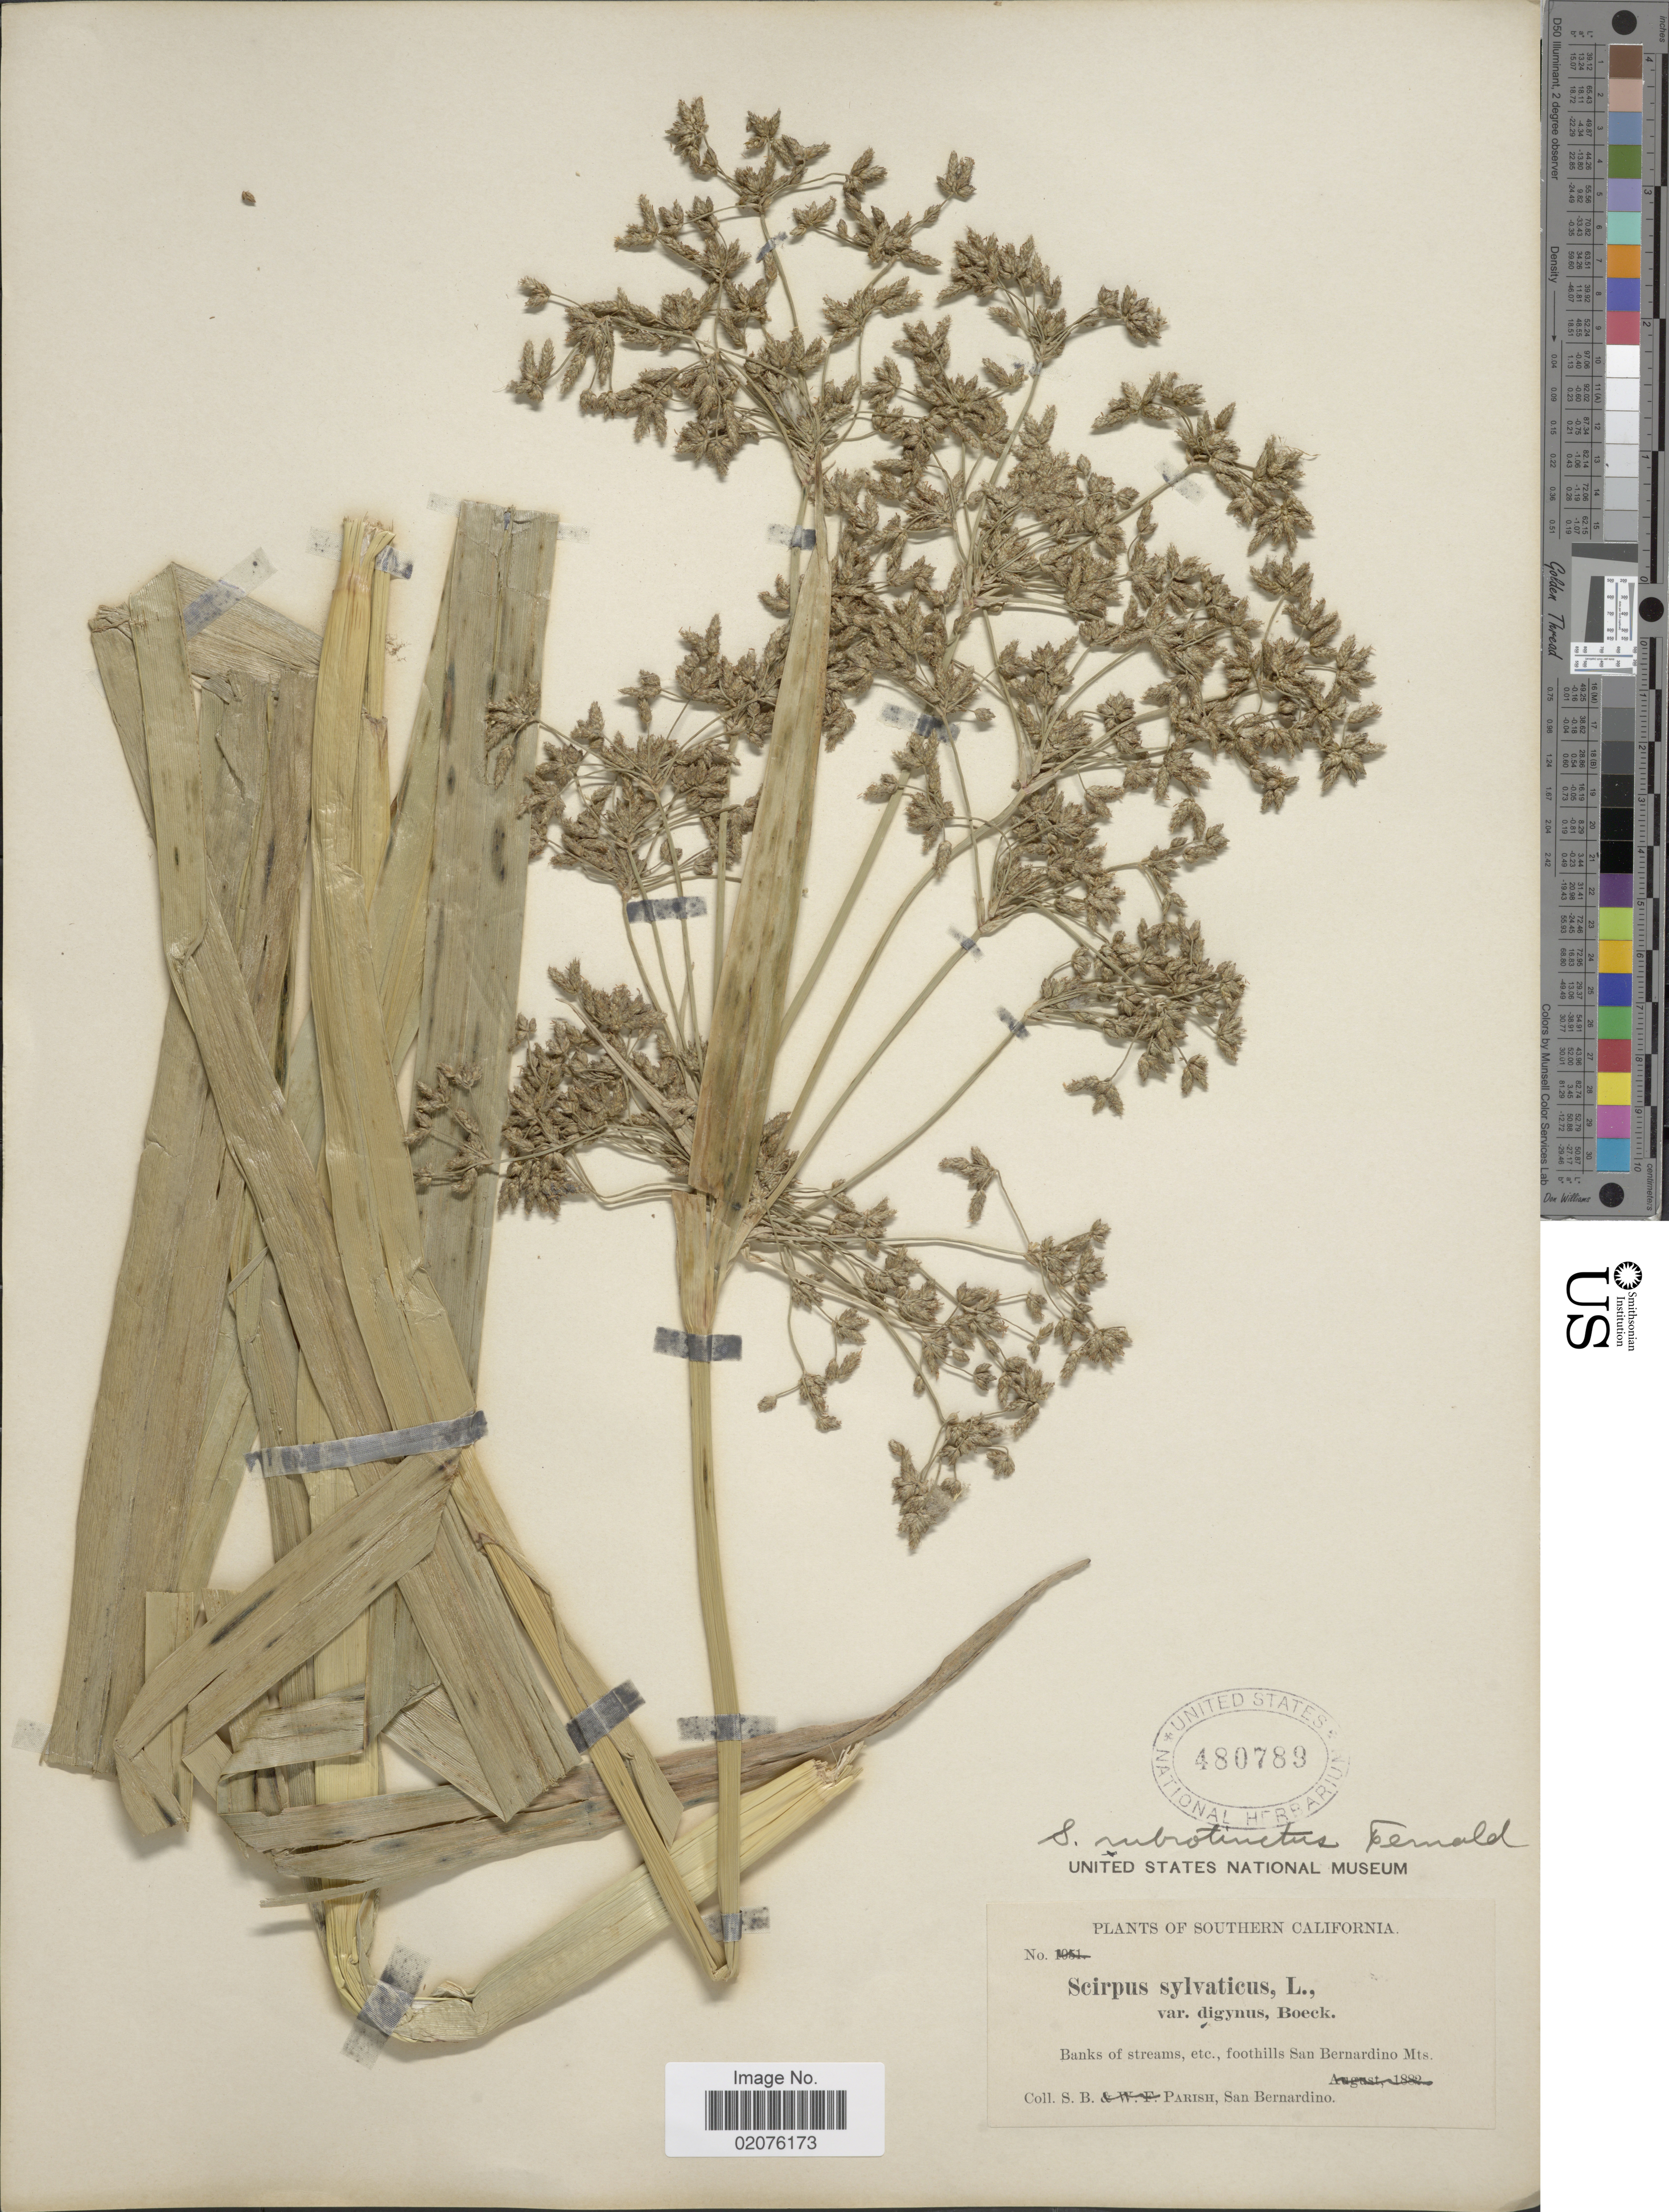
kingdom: Plantae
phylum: Tracheophyta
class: Liliopsida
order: Poales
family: Cyperaceae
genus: Scirpus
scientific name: Scirpus microcarpus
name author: J. Presl & C. Presl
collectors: S. B. Parish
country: United States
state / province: California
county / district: San Bernardino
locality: Banks of stream, etc., foothills San Bernardino Mts.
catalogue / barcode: US 480789